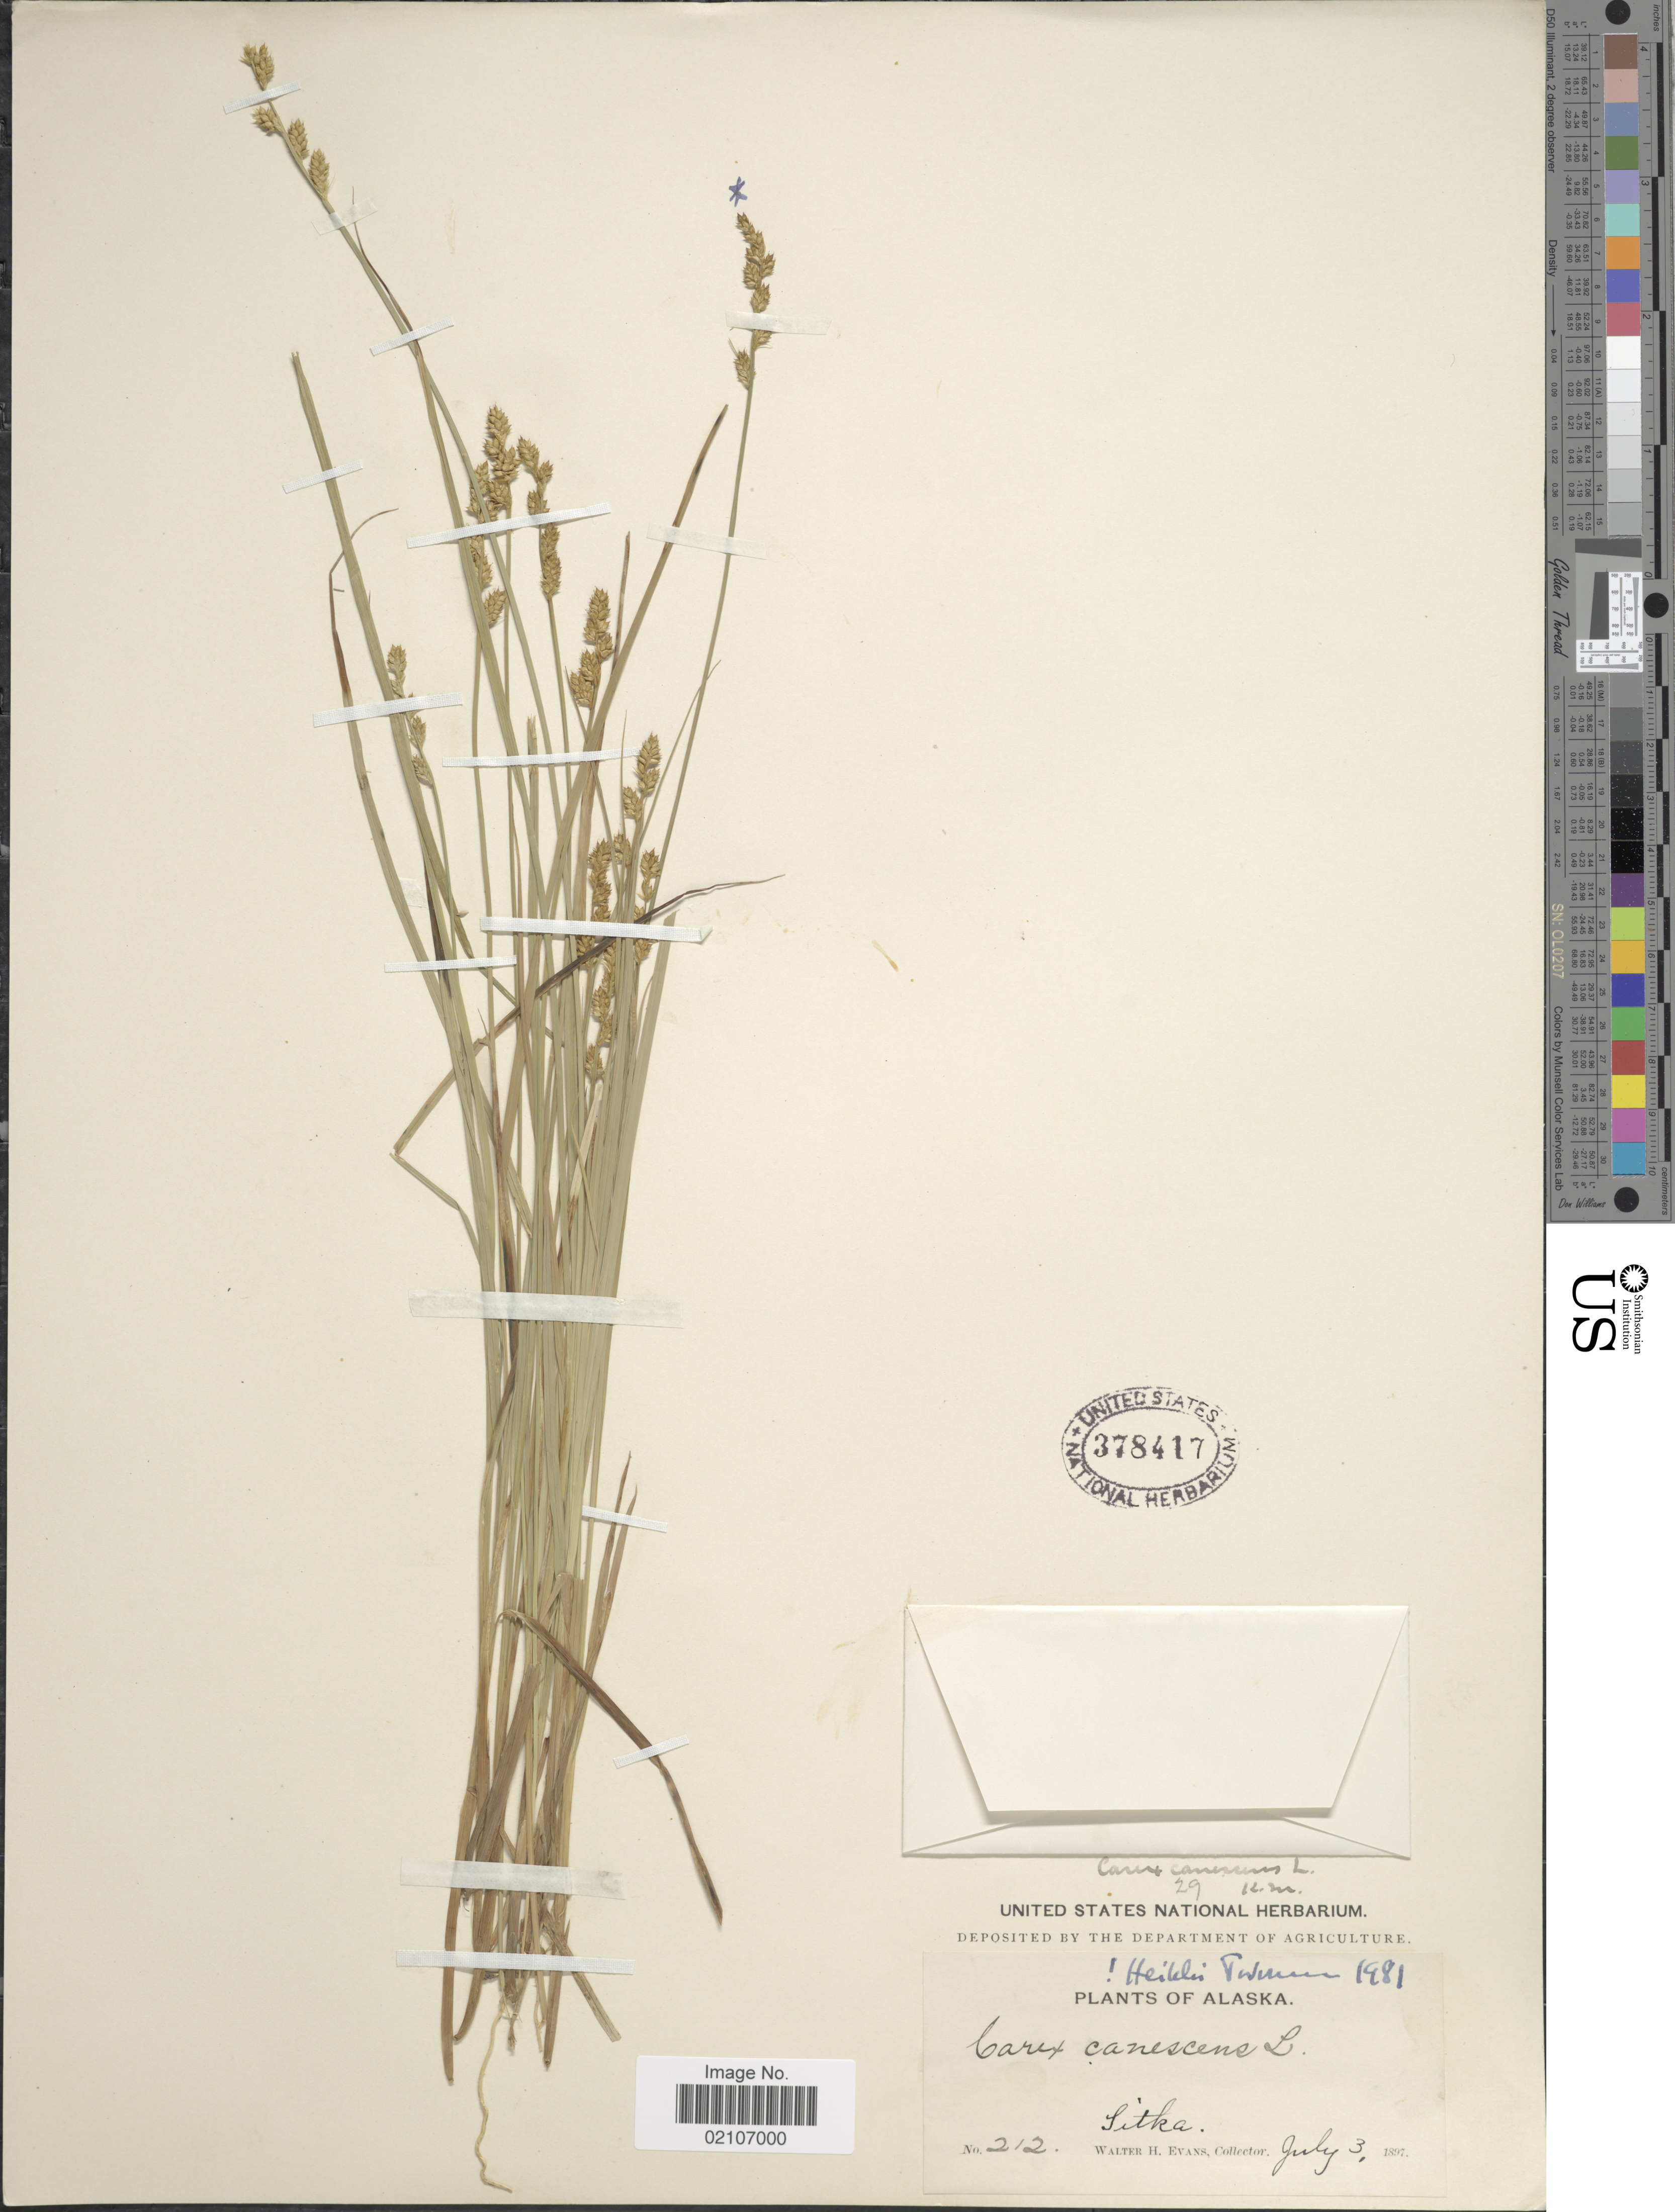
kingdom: Plantae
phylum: Tracheophyta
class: Liliopsida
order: Poales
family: Cyperaceae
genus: Carex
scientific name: Carex canescens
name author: L.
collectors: W. H. Evans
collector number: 212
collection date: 1897-07-03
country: United States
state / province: Alaska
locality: Sitka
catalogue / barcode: US 378417